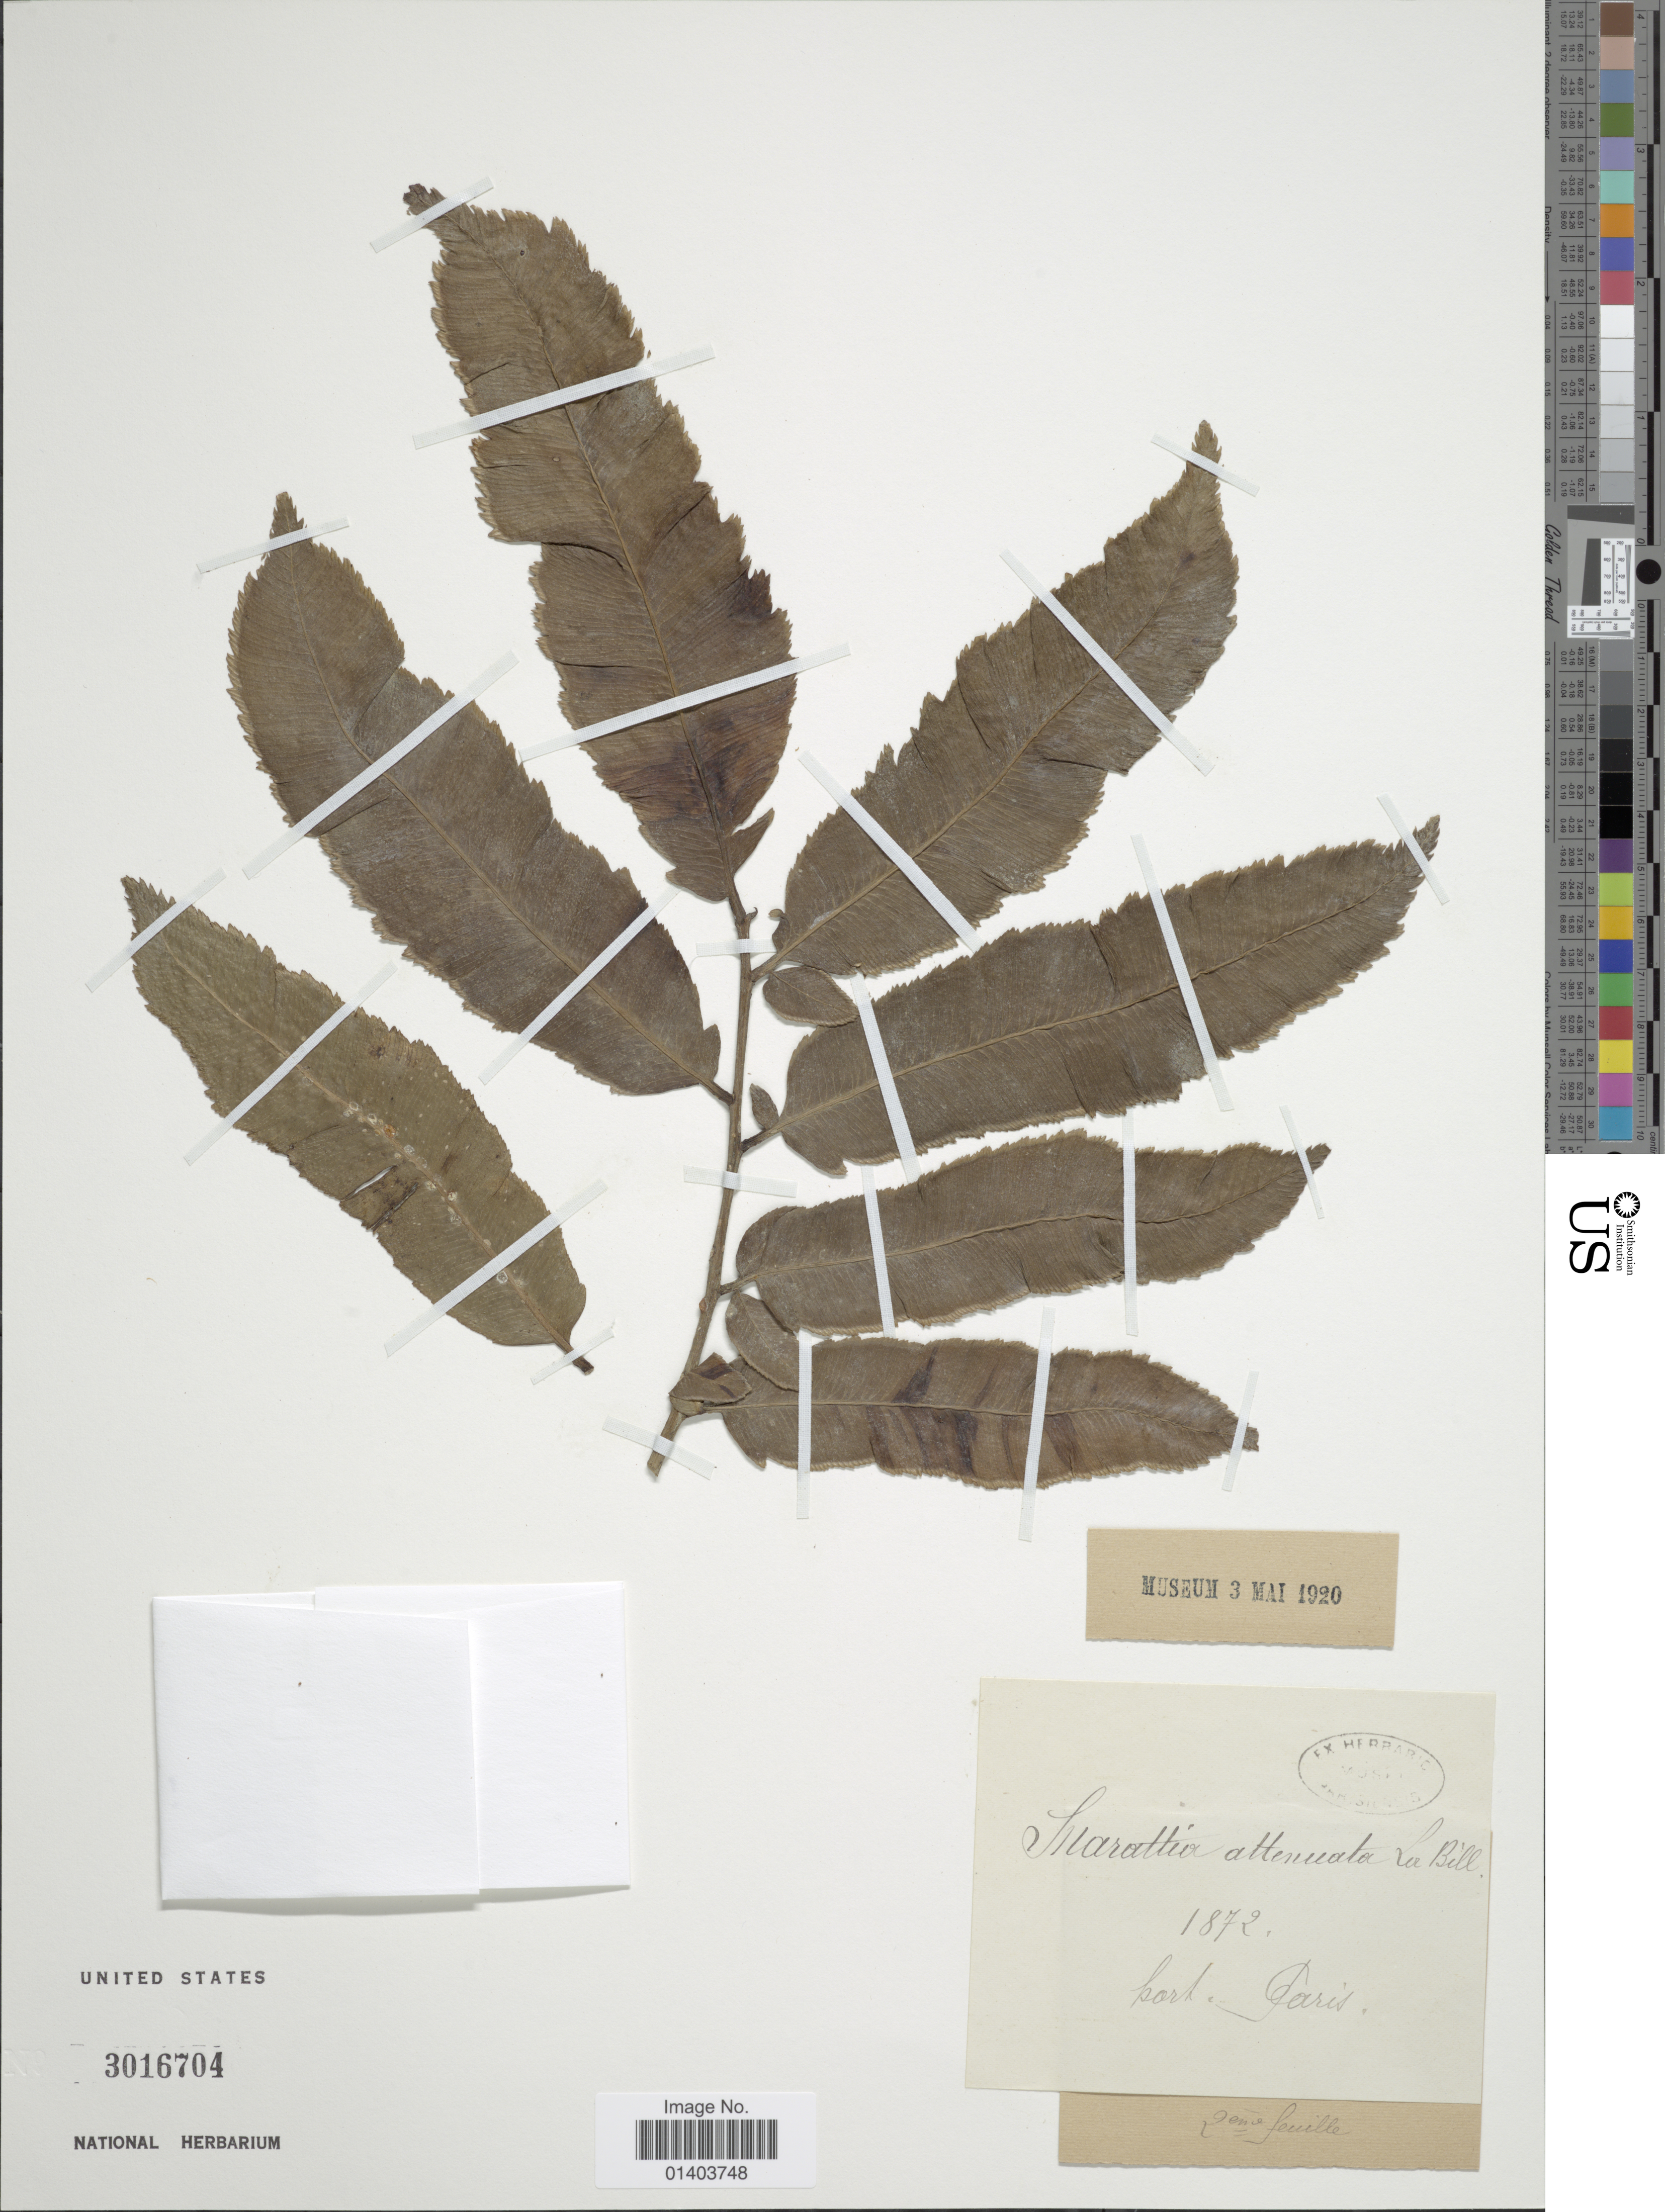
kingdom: Plantae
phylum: Tracheophyta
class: Polypodiopsida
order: Marattiales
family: Marattiaceae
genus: Ptisana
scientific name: Ptisana sp.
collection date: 1872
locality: Hort. Paris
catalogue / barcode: US 3016704